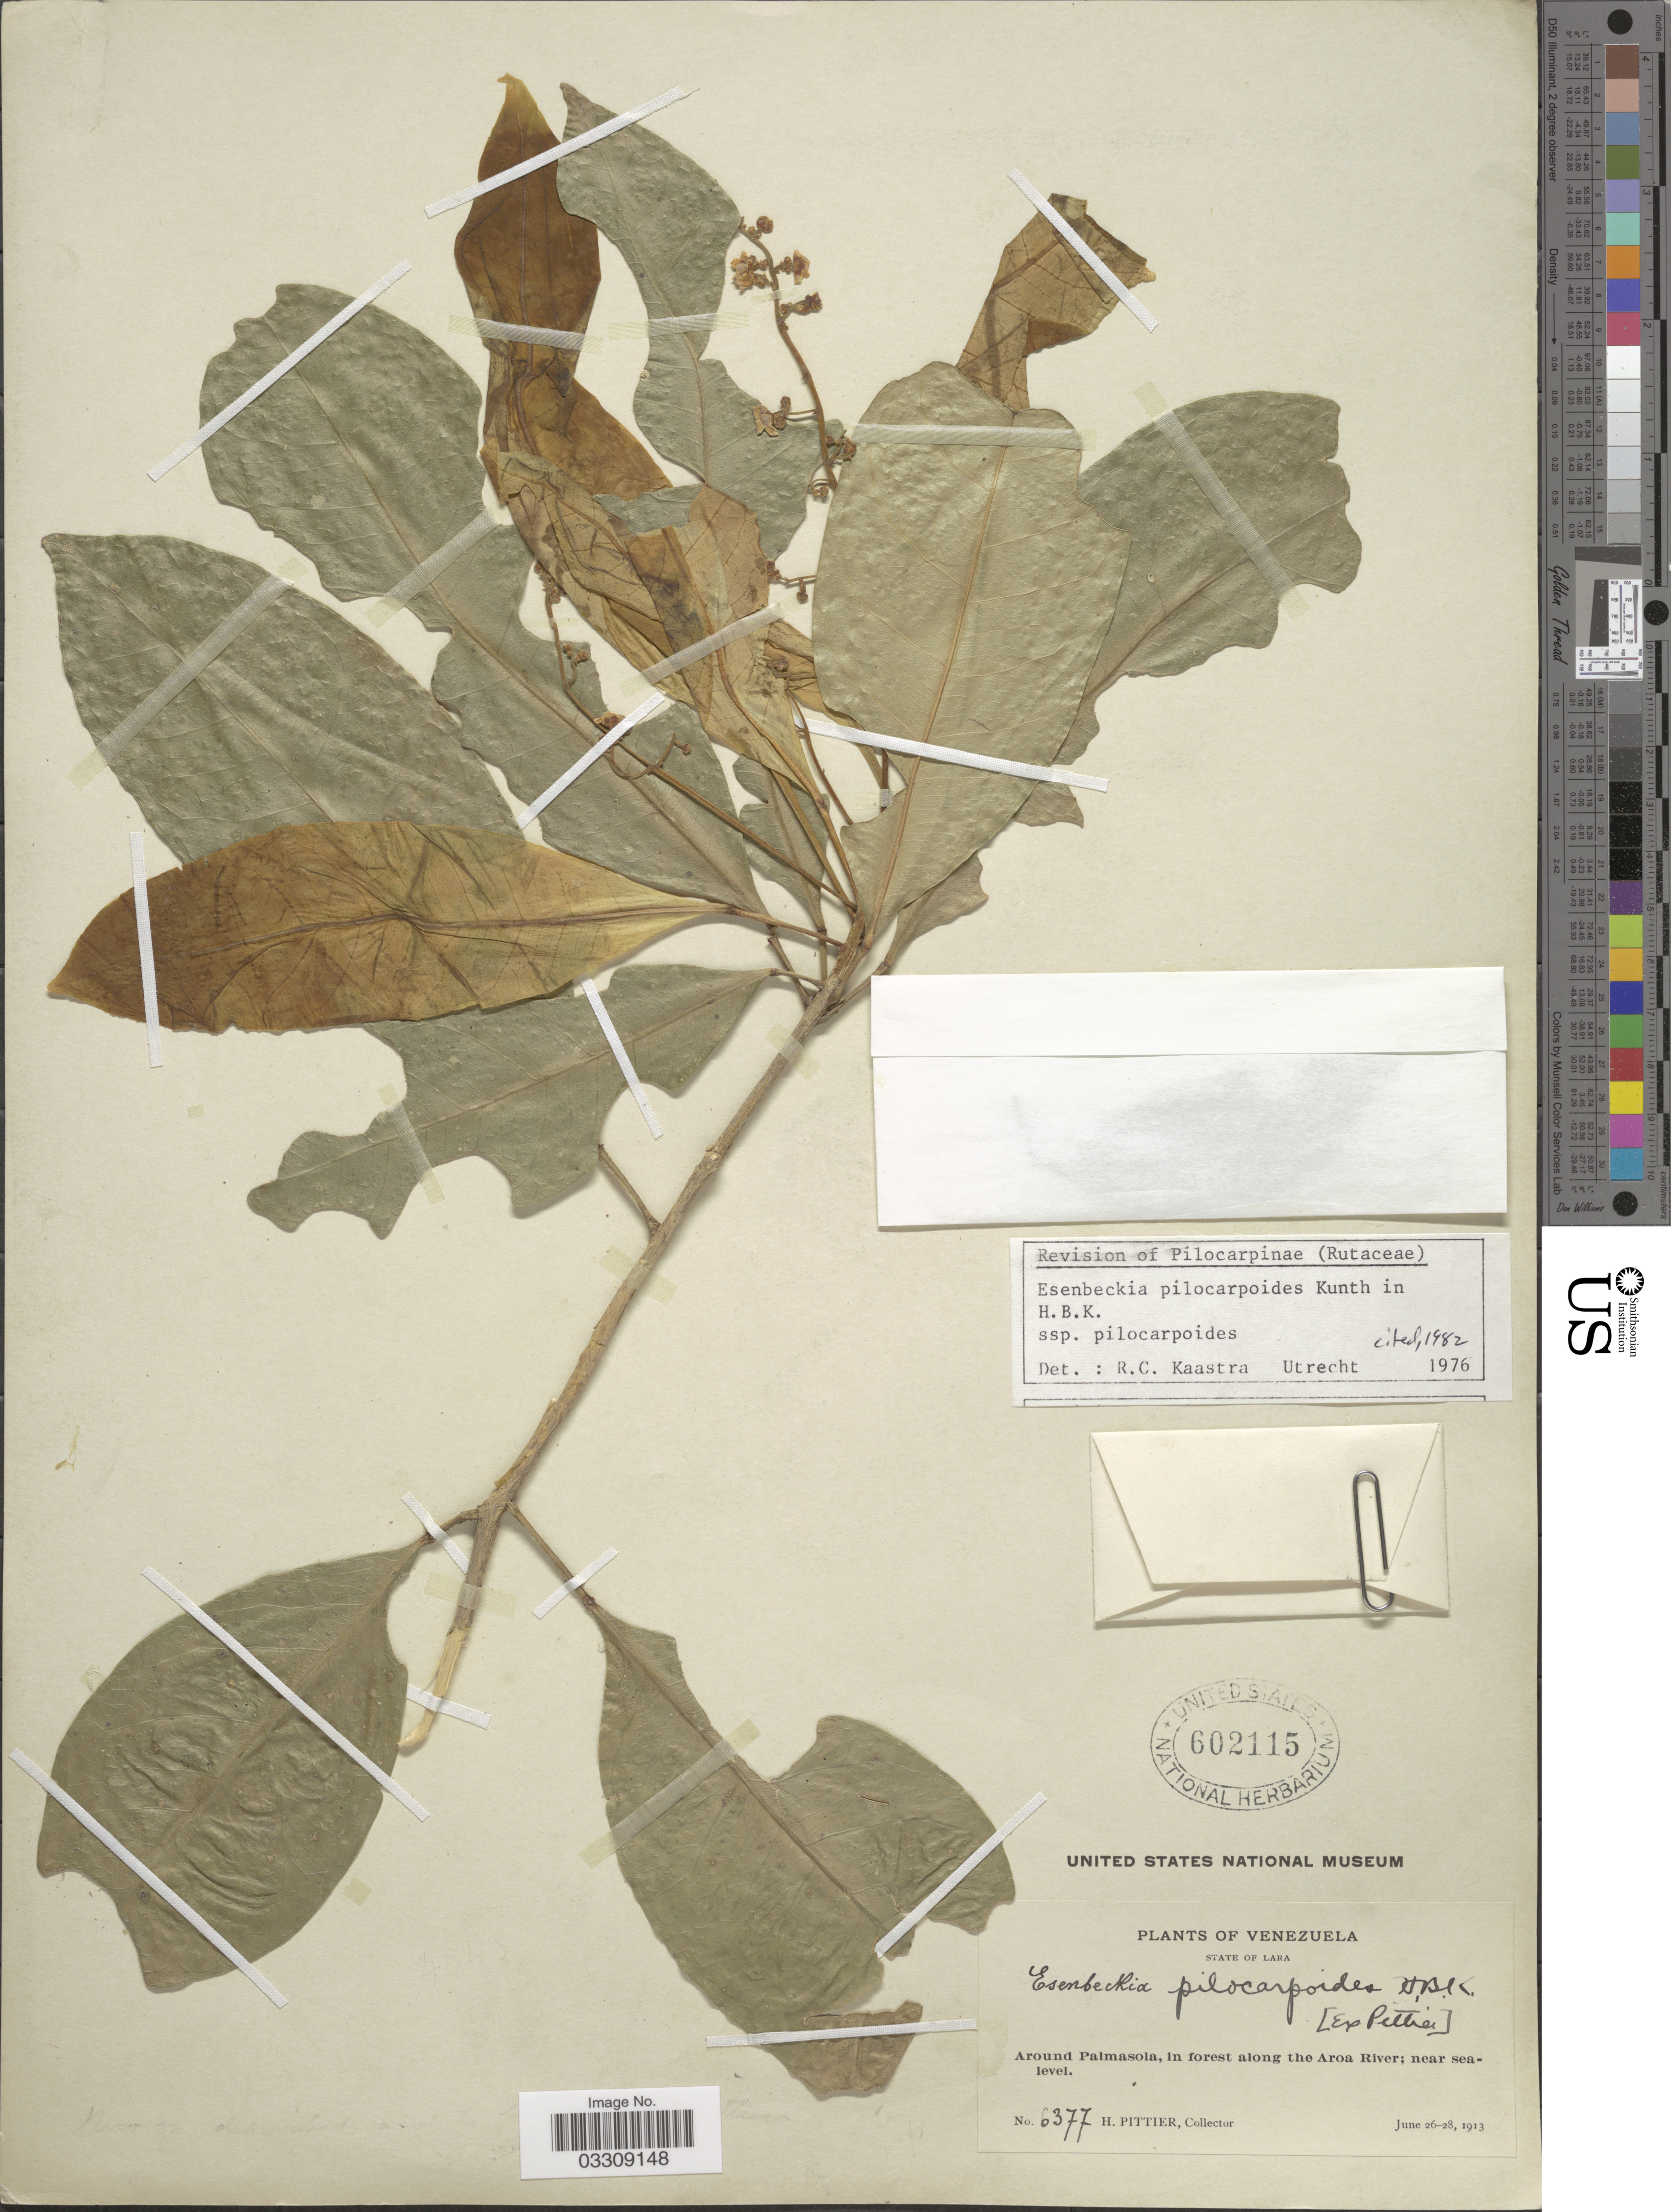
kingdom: Plantae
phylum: Tracheophyta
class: Magnoliopsida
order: Sapindales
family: Rutaceae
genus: Esenbeckia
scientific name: Esenbeckia pilocarpoides subsp. pilocarpoides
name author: Kunth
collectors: H. F. Pittier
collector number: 6377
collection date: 1913-06-26/1913-06-28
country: Venezuela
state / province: Lara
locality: Around Palmasola, in forest along the Aroa River.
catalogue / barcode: US 602115